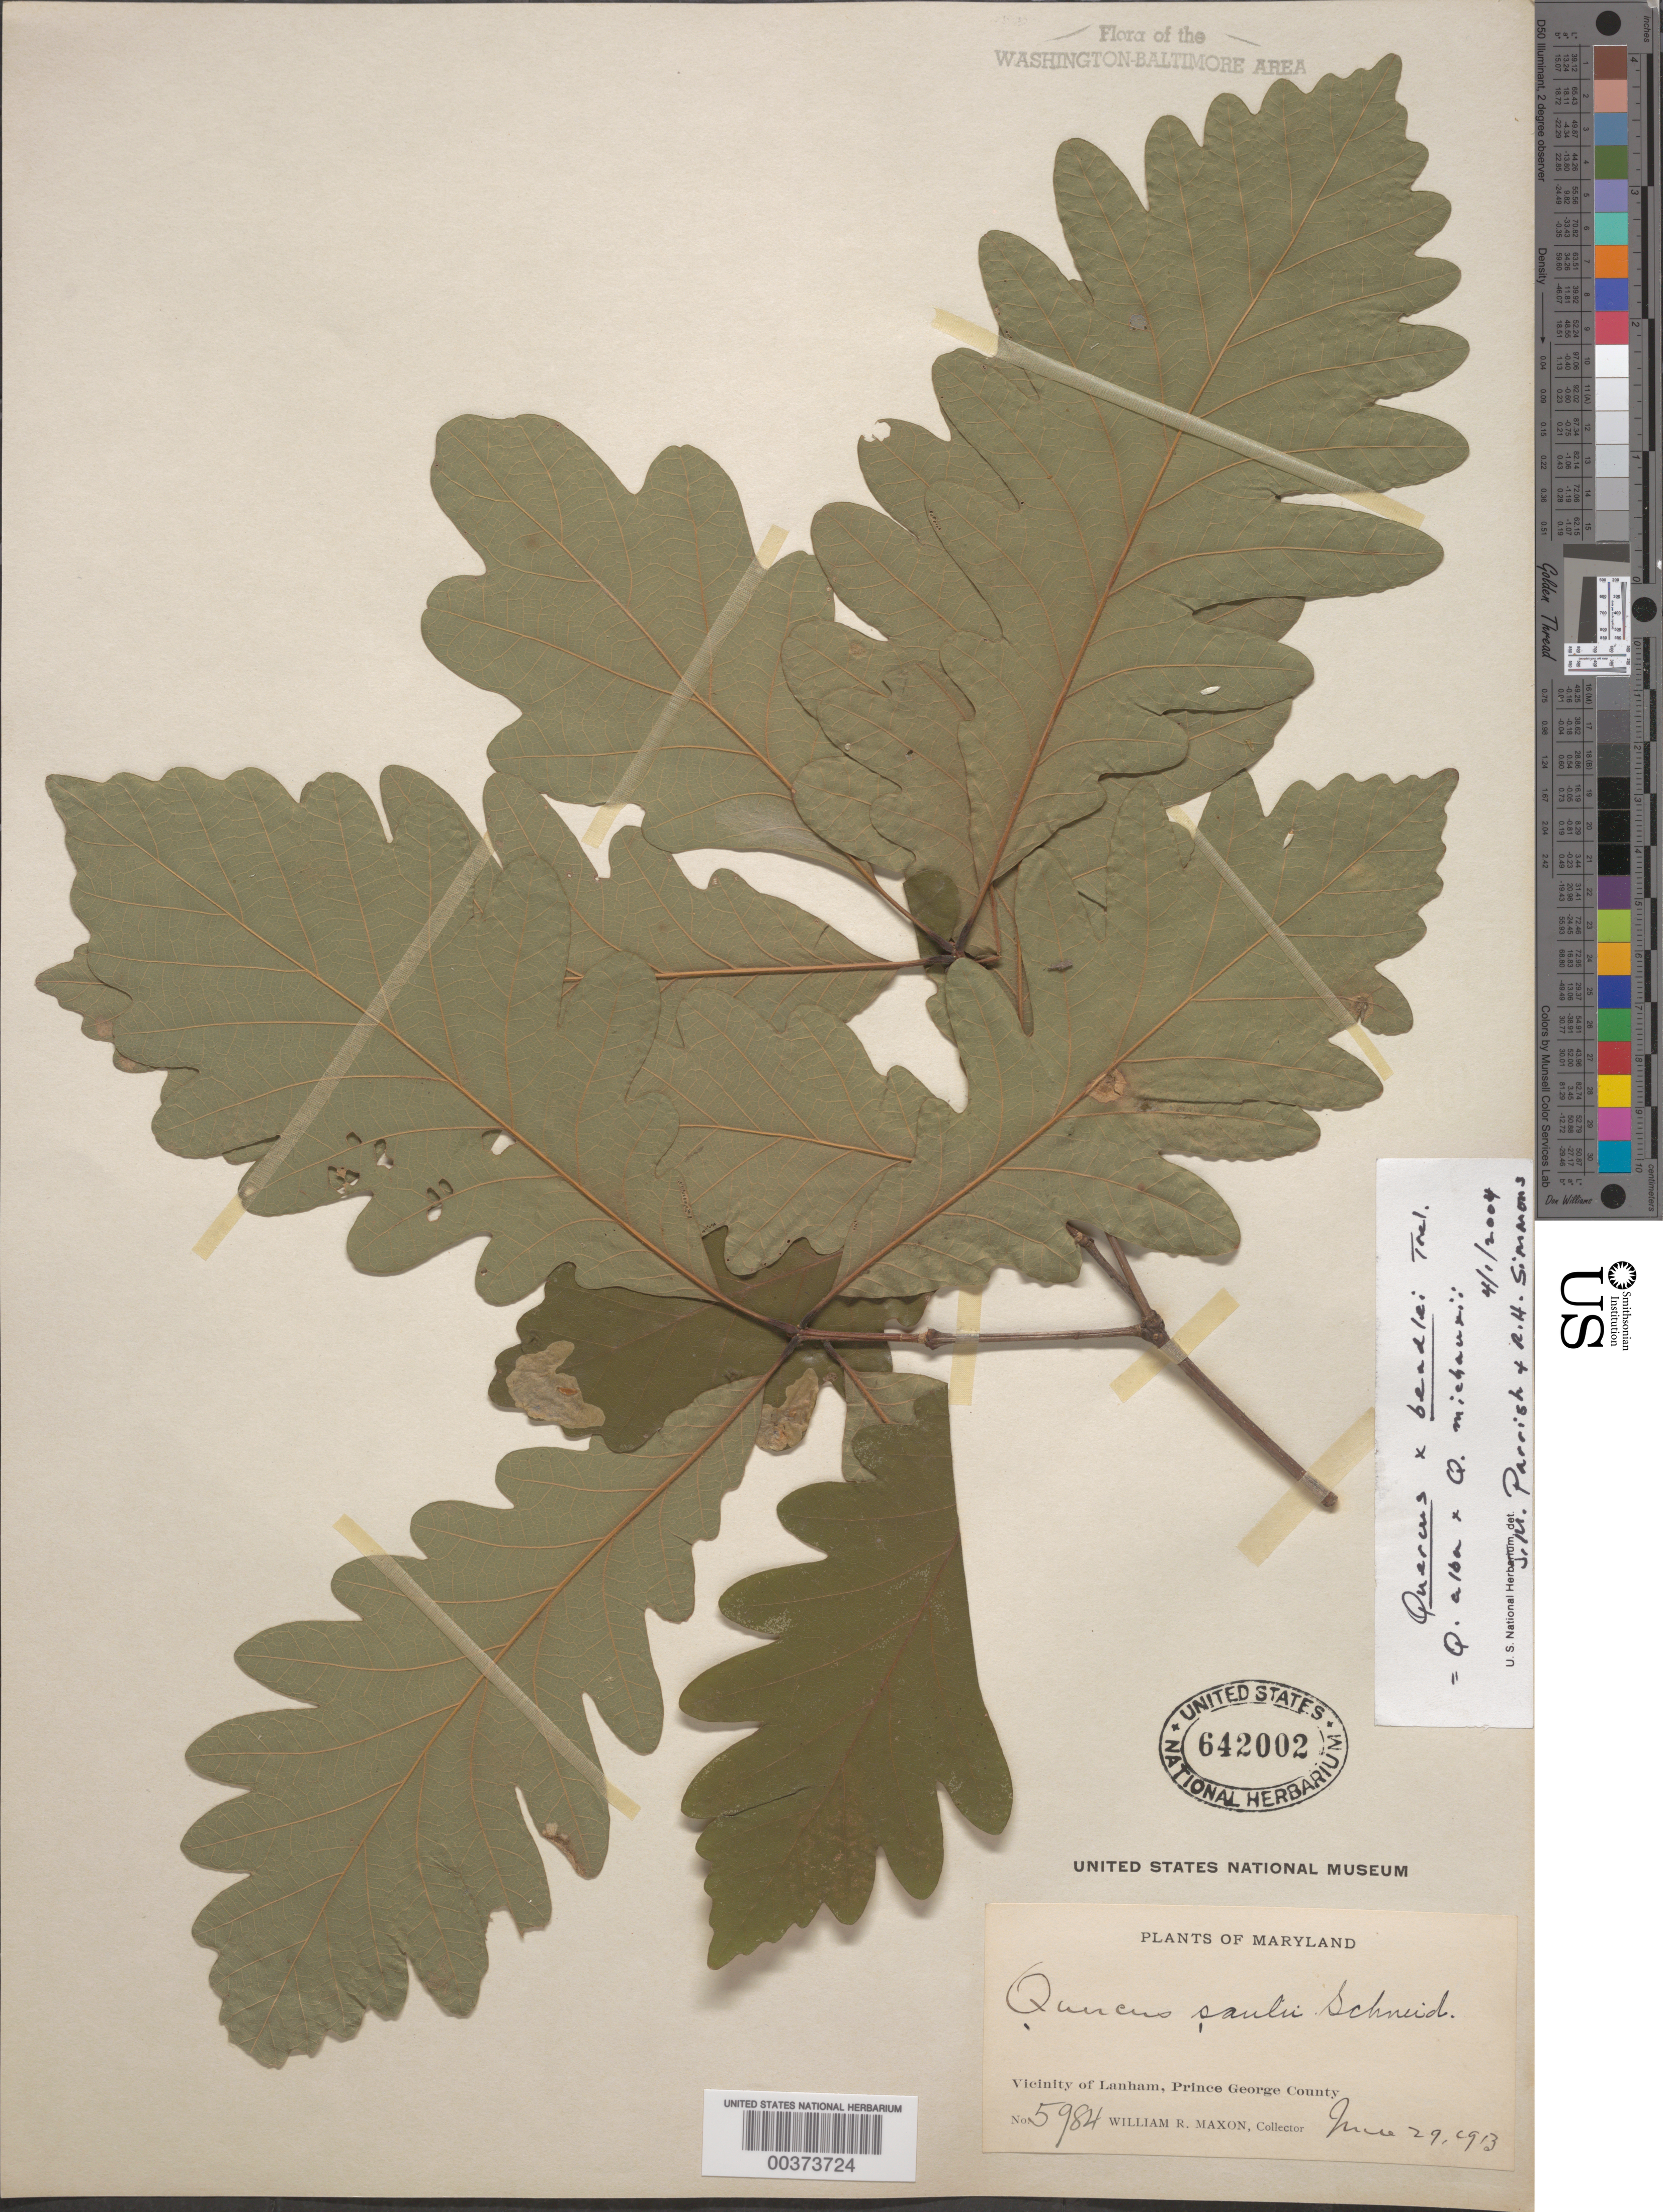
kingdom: Plantae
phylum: Tracheophyta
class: Magnoliopsida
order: Fagales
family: Fagaceae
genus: Quercus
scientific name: Quercus x beadlei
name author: Trel. ex E.J. Palmer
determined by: Simmons, R. H., (UNITED STATES)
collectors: W. R. Maxon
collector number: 5984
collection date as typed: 29 Jun 1913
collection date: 1913-06-29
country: United States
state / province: Maryland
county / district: Prince George's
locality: Lanham vicinity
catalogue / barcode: US 642002